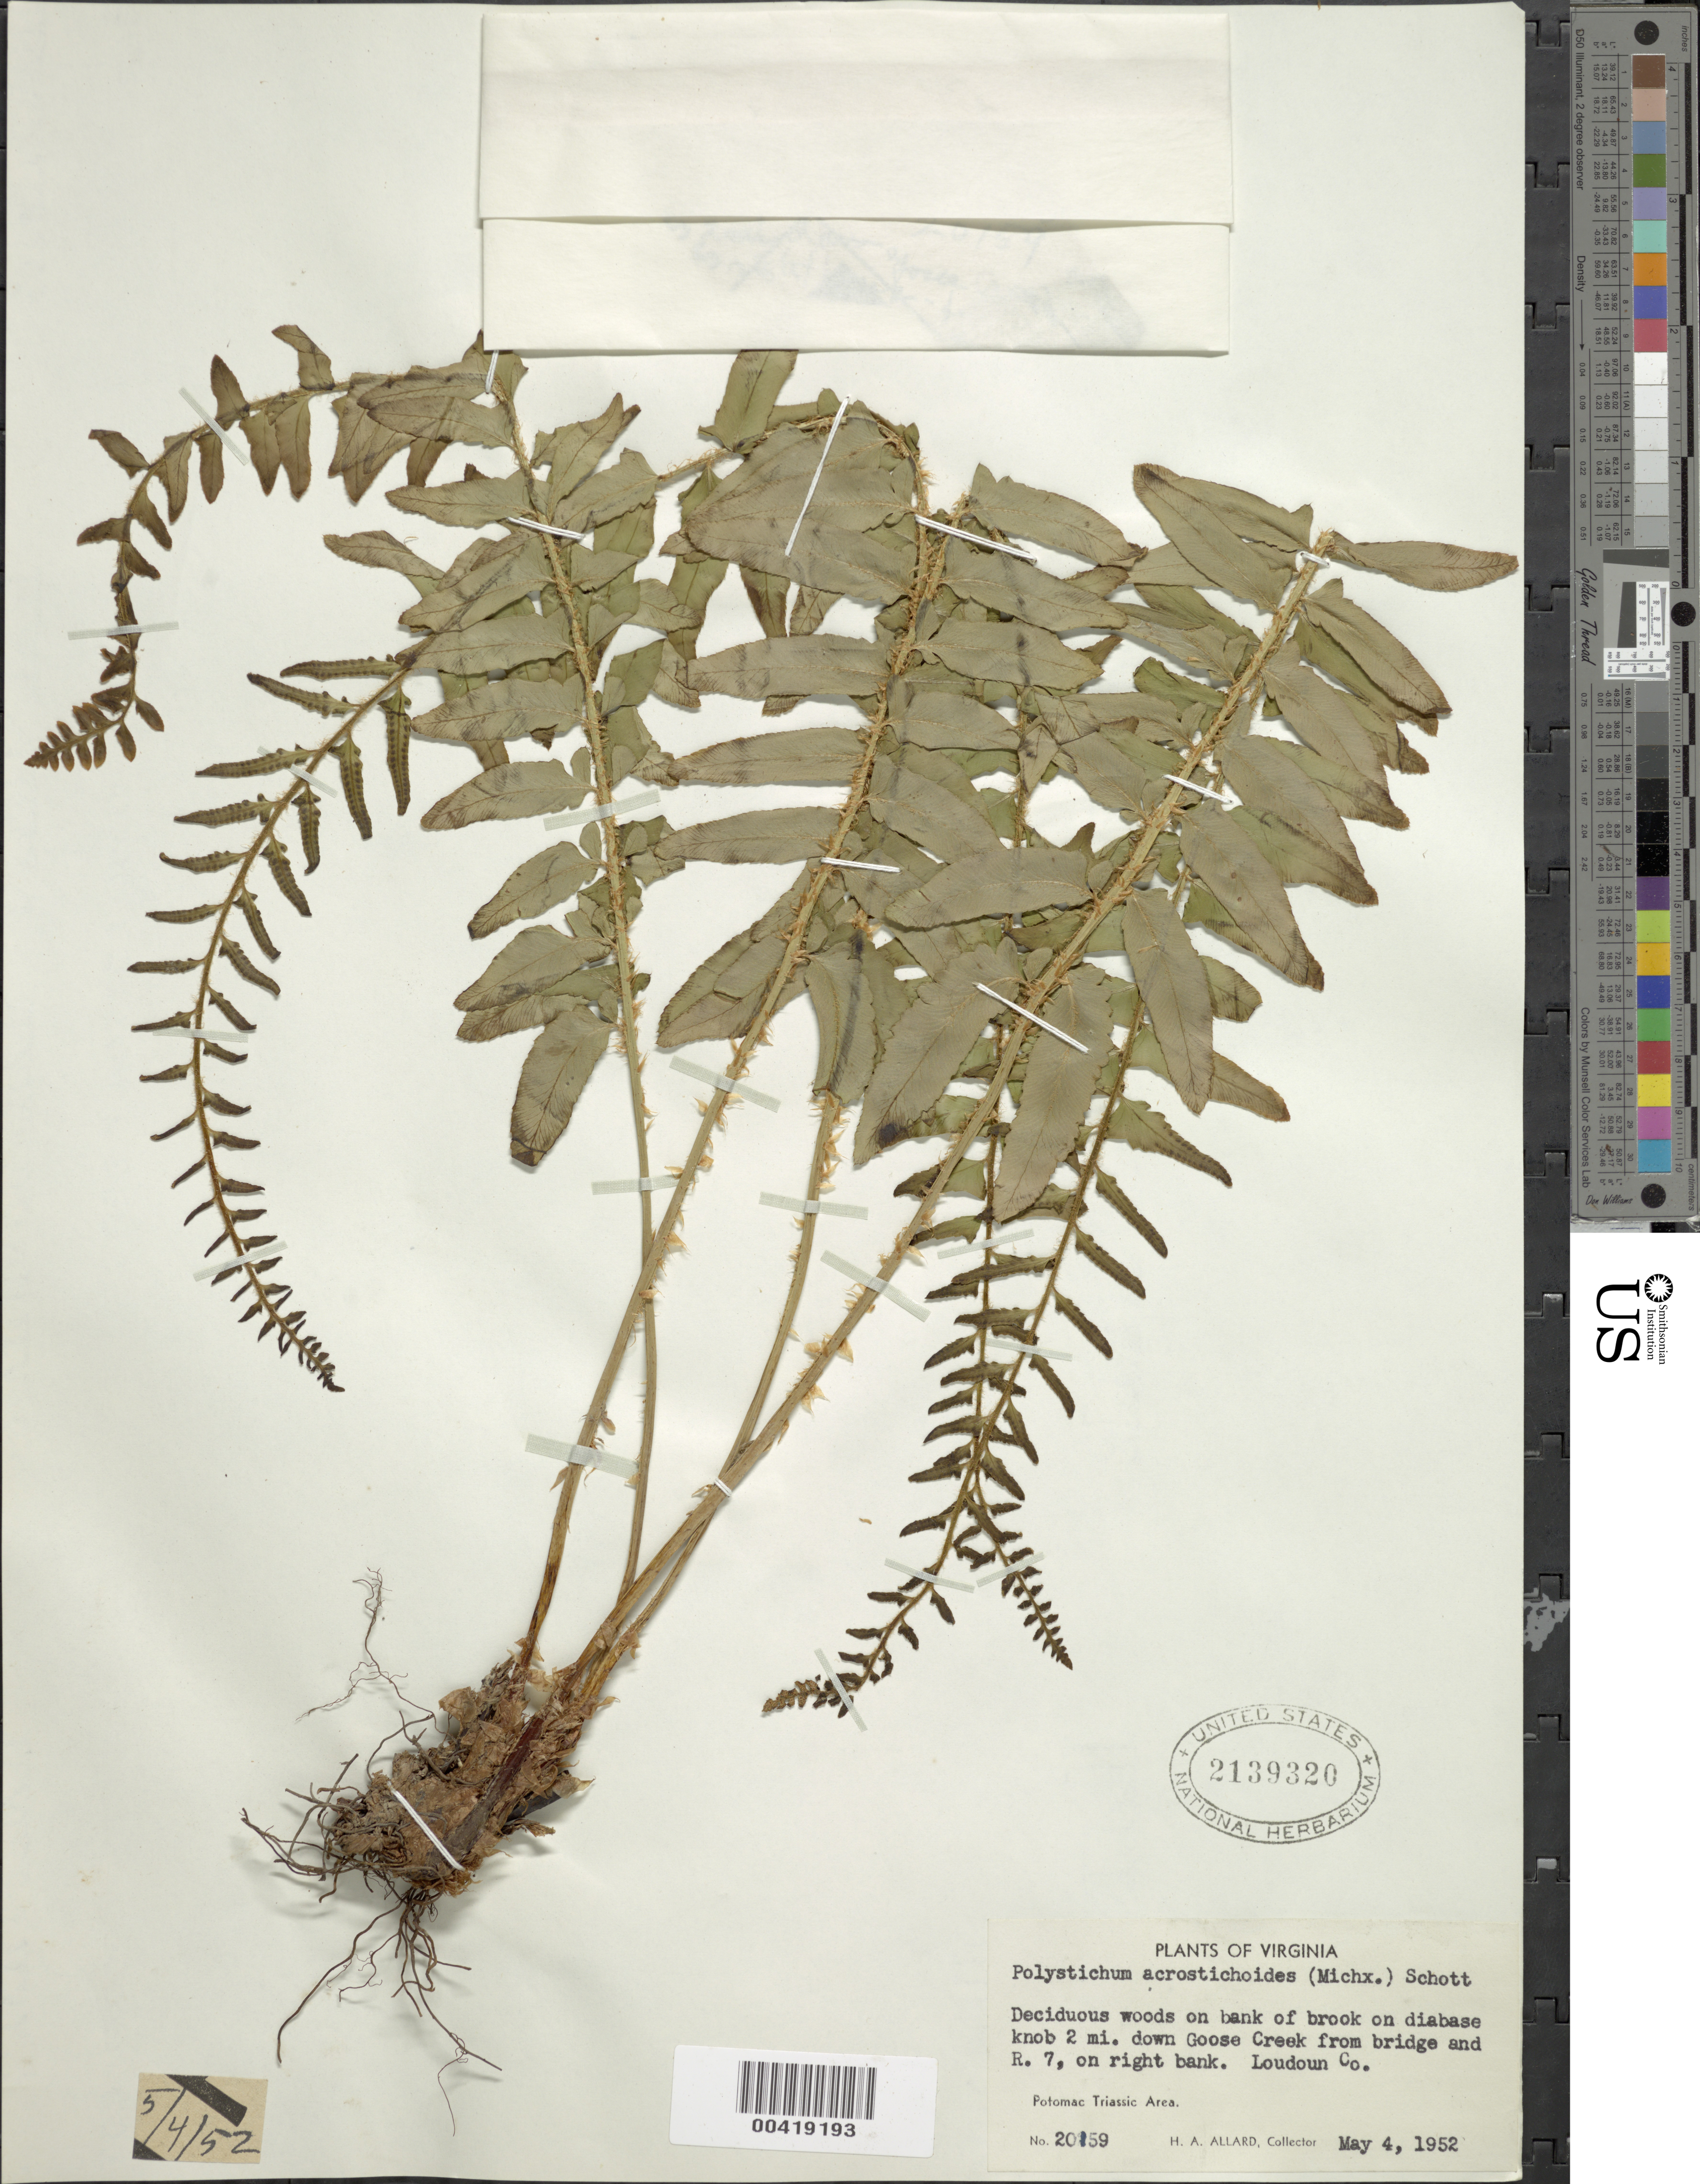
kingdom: Plantae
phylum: Tracheophyta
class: Polypodiopsida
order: Polypodiales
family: Dryopteridaceae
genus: Polystichum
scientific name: Polystichum acrostichoides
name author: (Michx.) Schott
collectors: H. A. Allard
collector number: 20159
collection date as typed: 04 May 1952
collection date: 1952-05-04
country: United States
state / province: Virginia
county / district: Loudoun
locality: Downstream from Route 7 on Goose Creek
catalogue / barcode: US 2139320